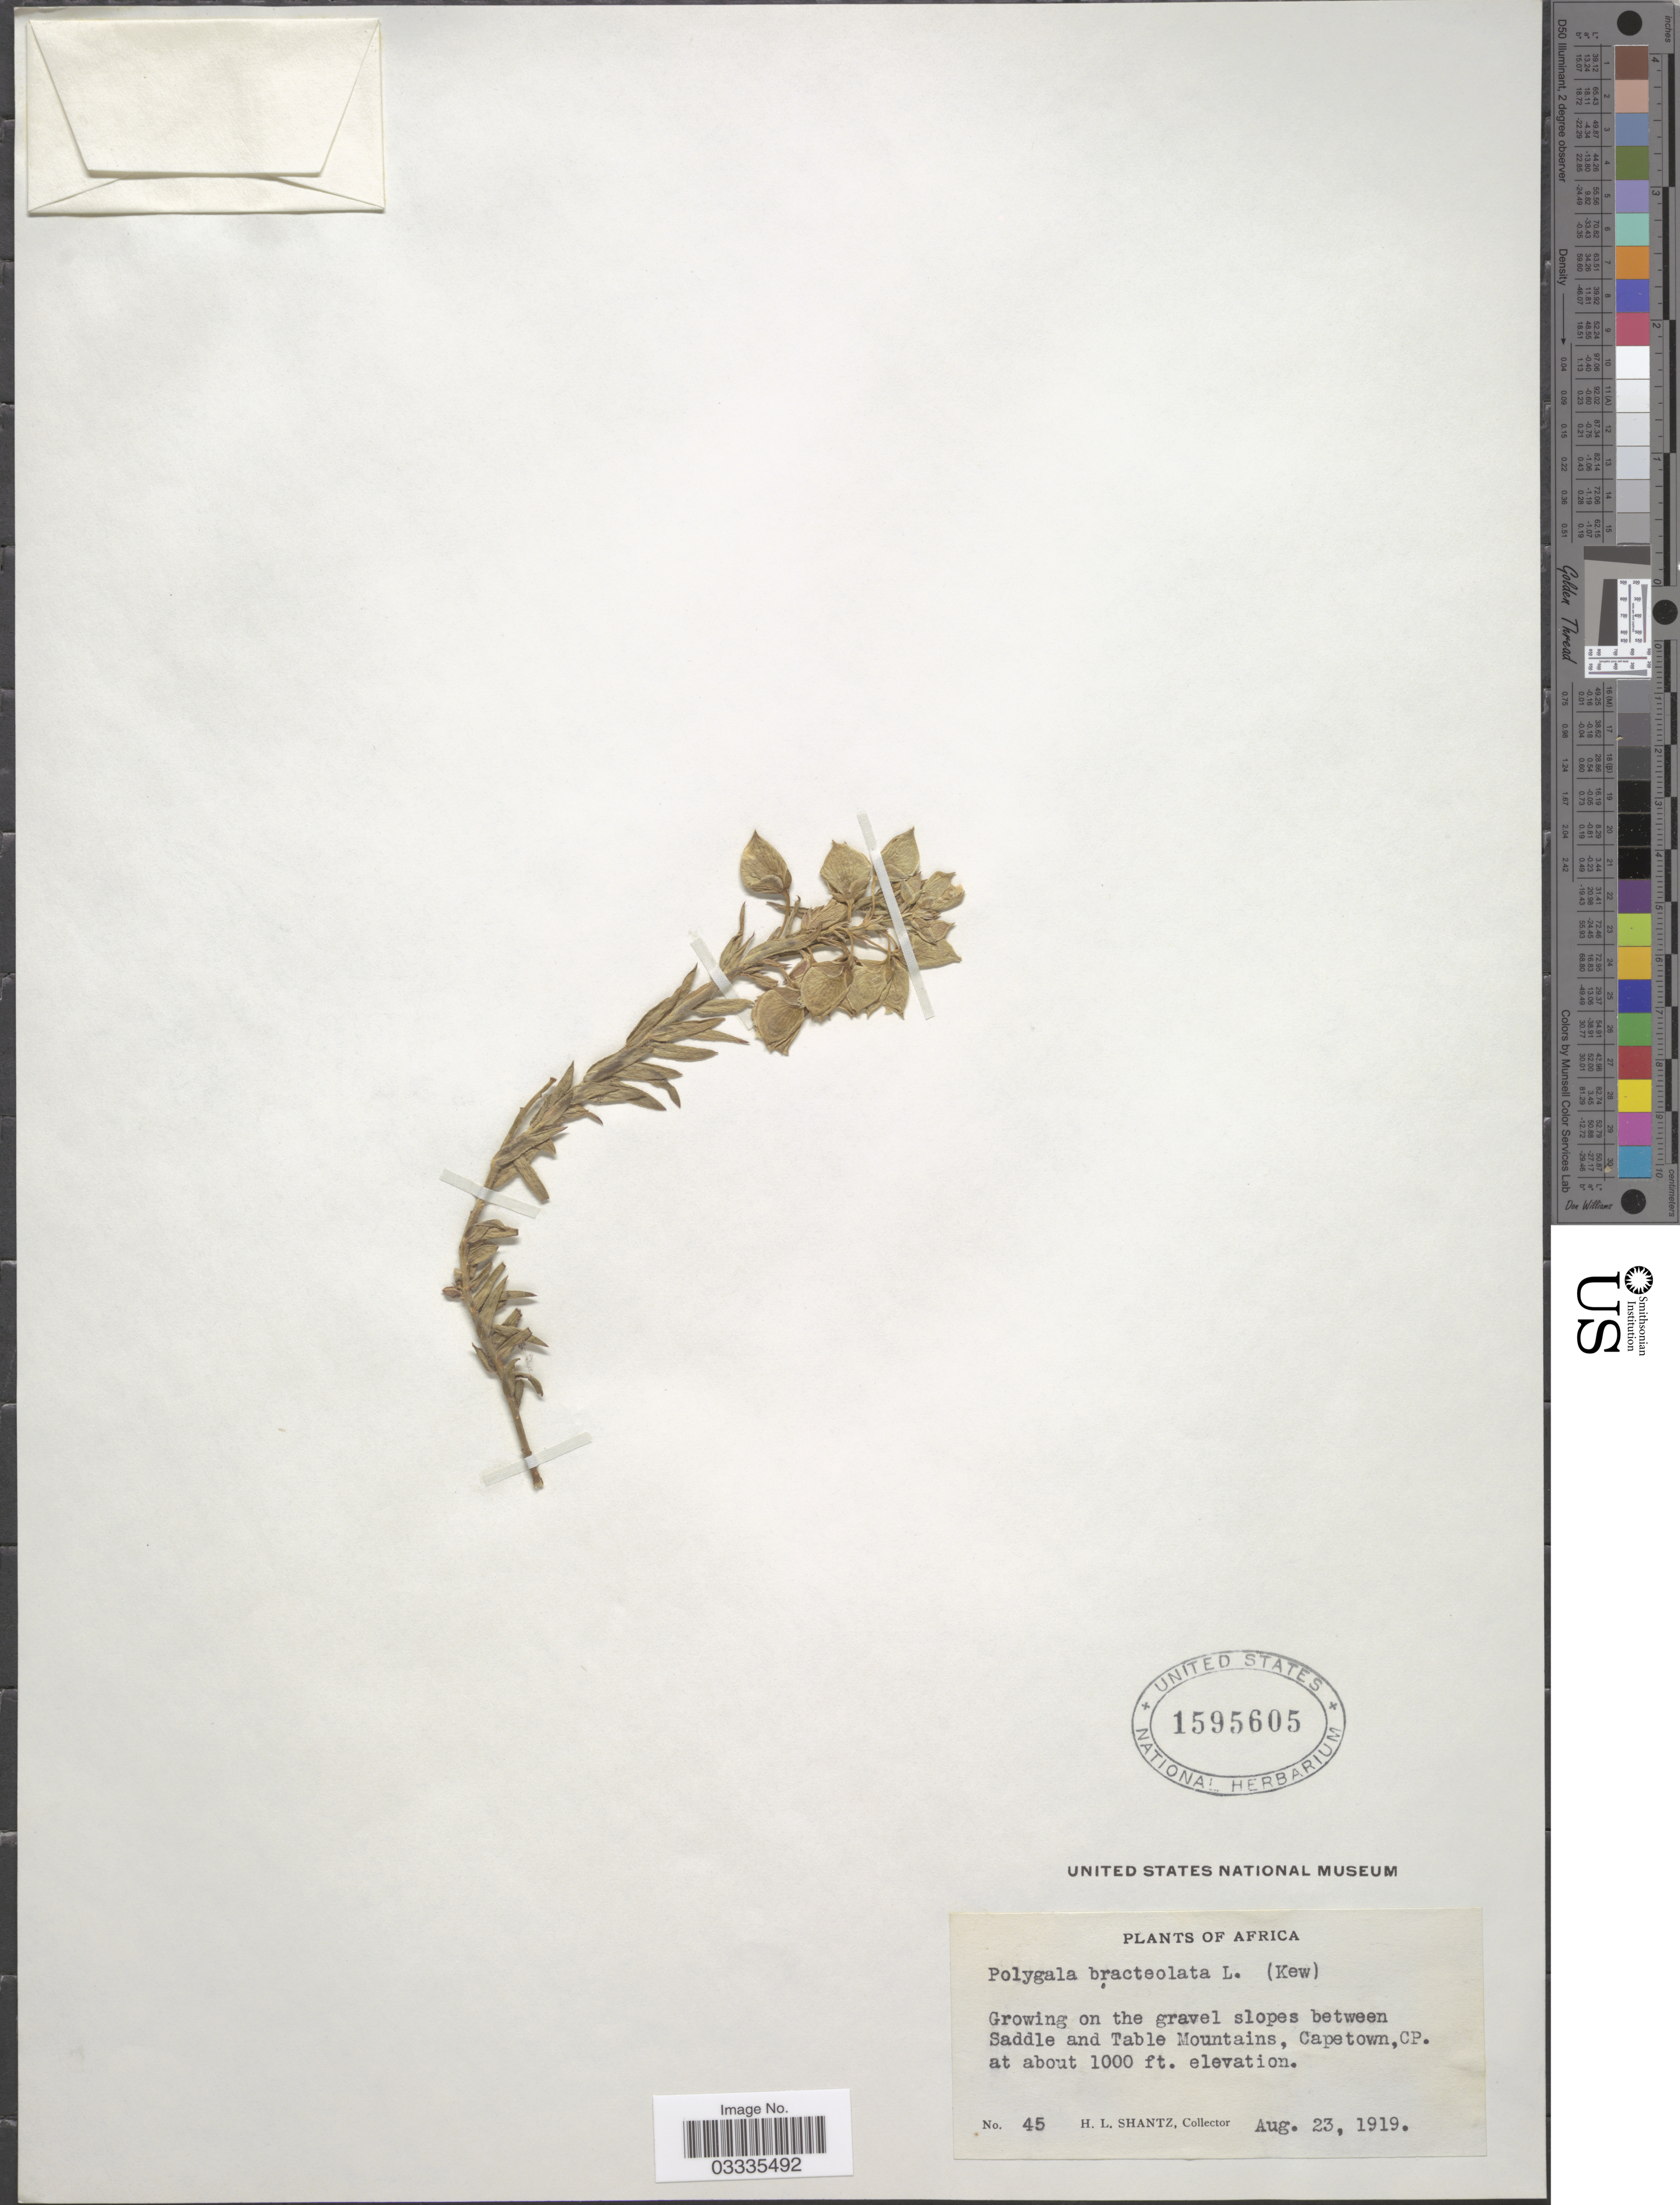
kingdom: Plantae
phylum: Tracheophyta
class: Magnoliopsida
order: Fabales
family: Polygalaceae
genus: Polygala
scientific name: Polygala bracteolata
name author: L.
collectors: H. Shantz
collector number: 45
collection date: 1919-08-23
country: South Africa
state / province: Western Cape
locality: Growing on the gravel slopes between Saddle and Table Mountains, Capetown.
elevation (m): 305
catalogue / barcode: US 1595605